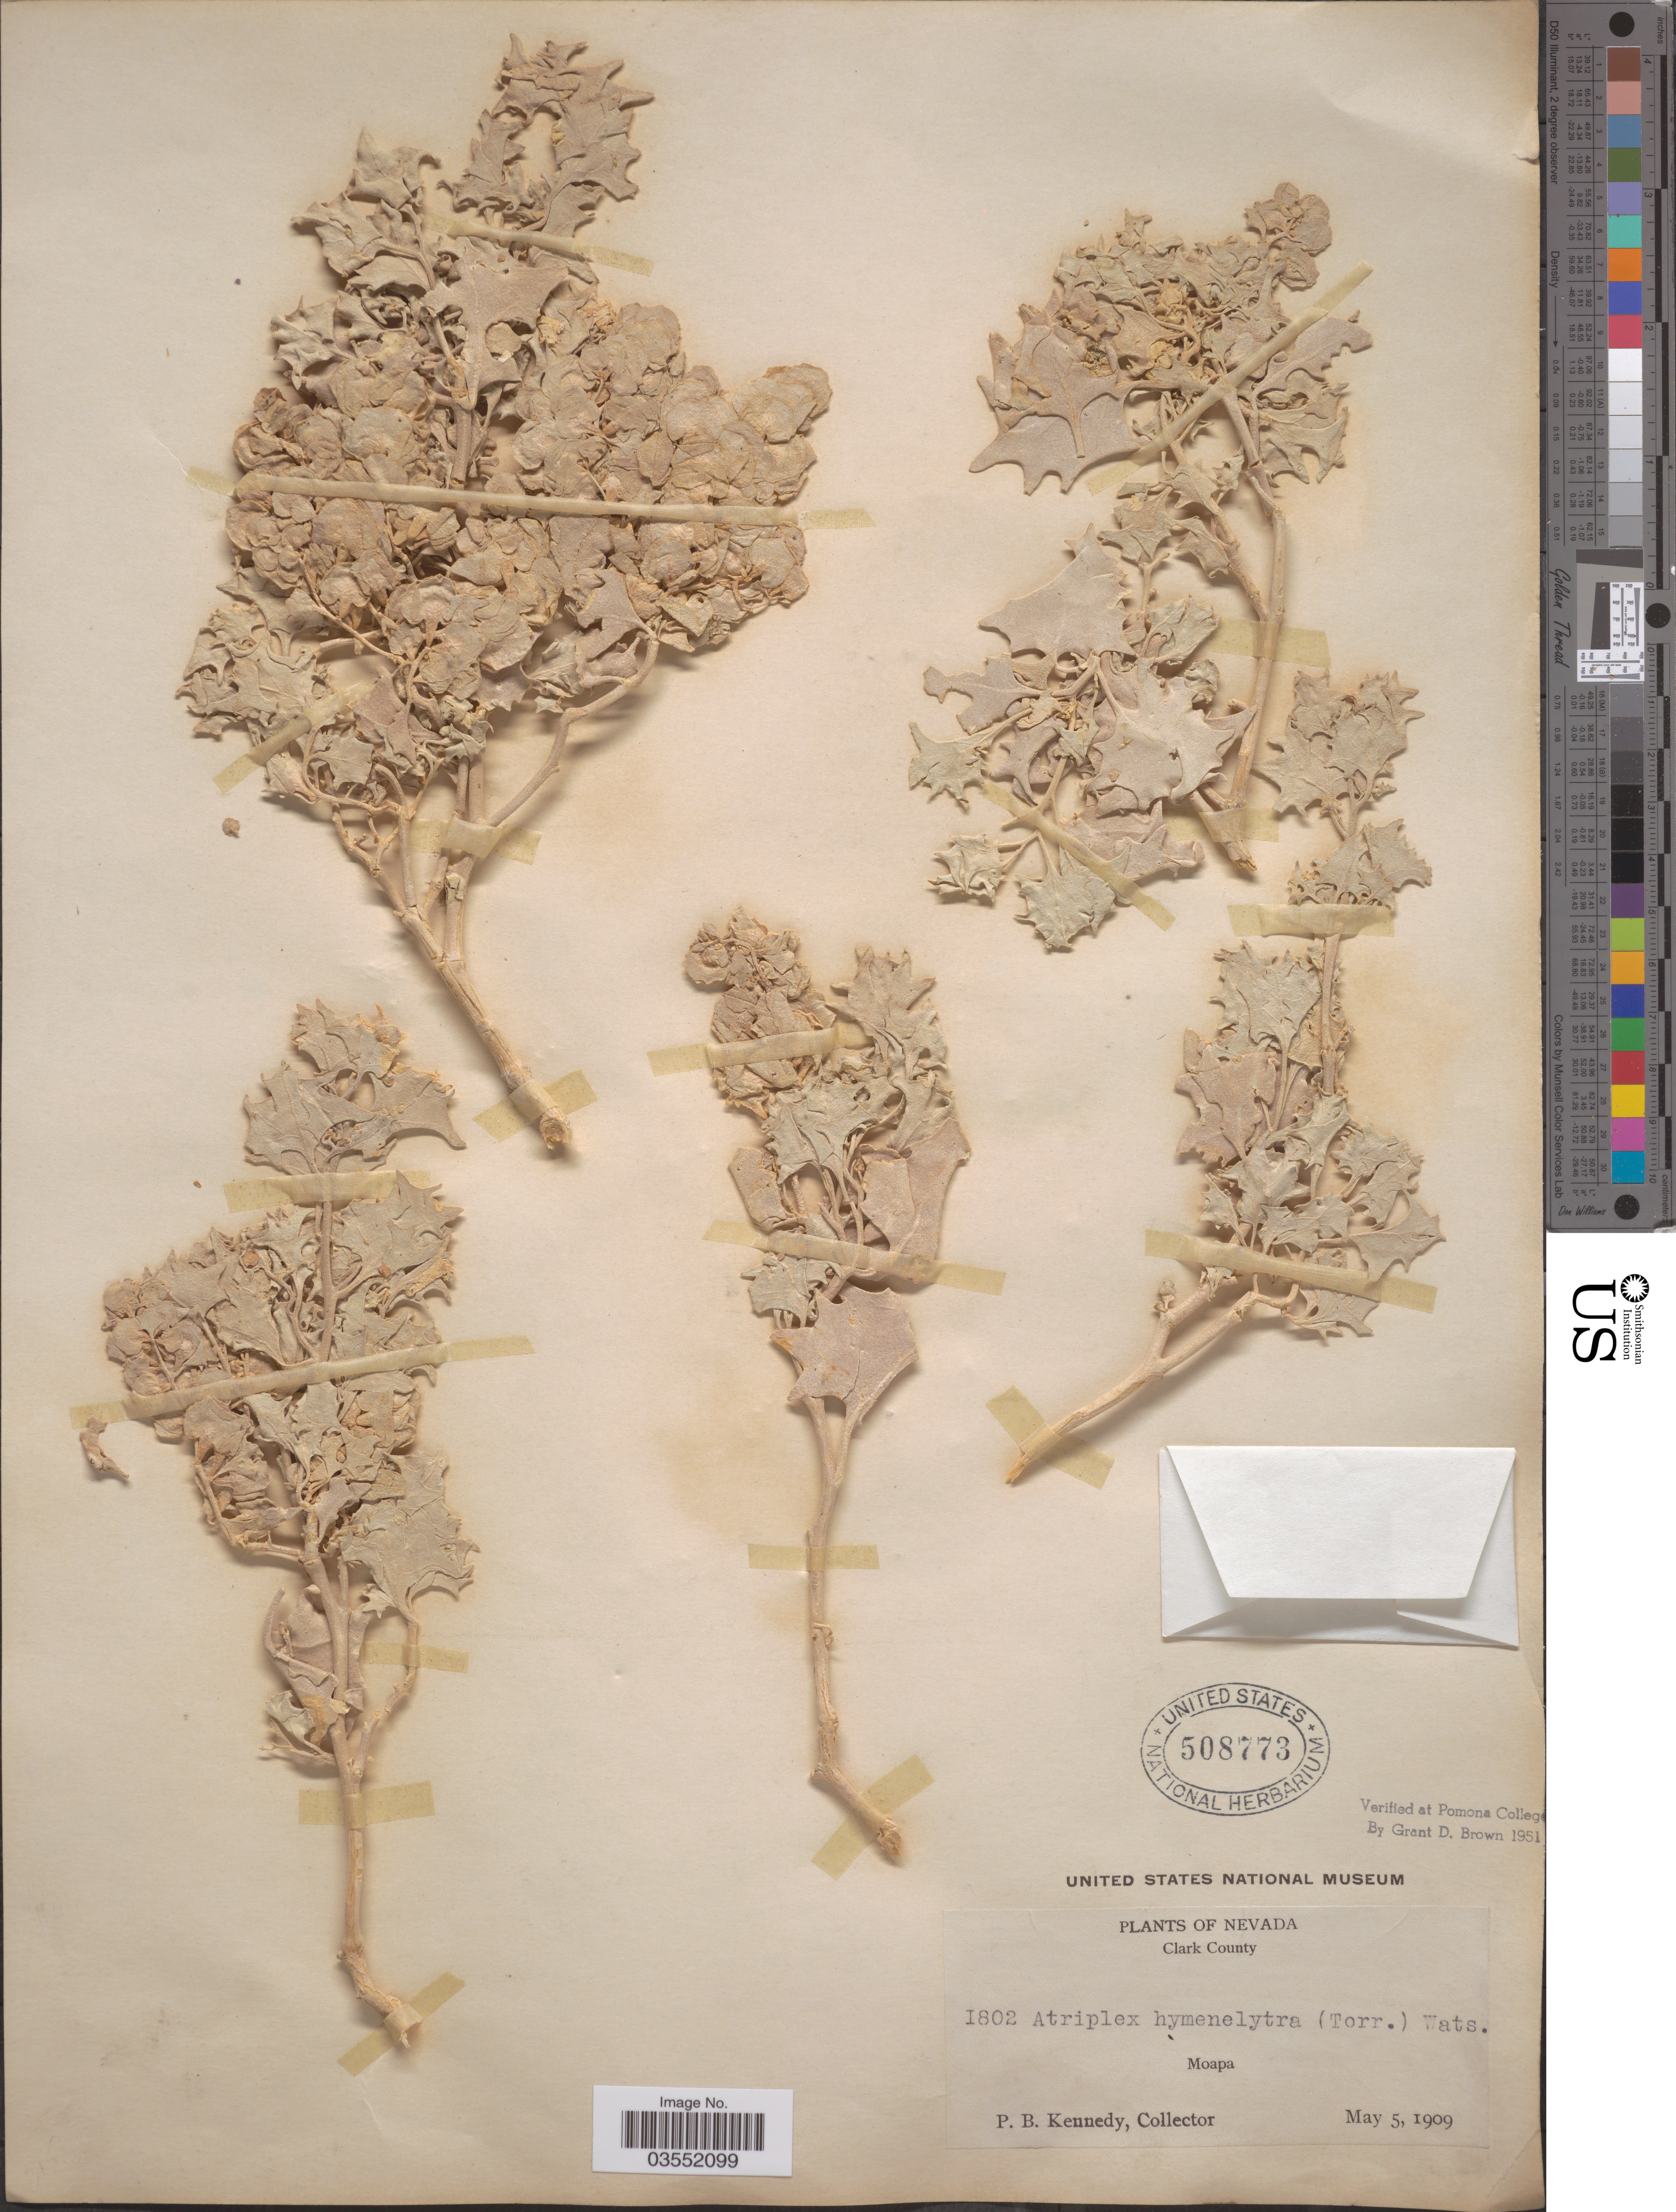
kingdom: Plantae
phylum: Tracheophyta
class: Magnoliopsida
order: Caryophyllales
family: Amaranthaceae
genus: Atriplex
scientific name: Atriplex hymenelytra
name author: (Torr.) S. Watson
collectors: P. B. Kennedy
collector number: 1802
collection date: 1909-05-05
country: United States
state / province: Nevada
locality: Clark County. Moapa.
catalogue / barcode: US 508773